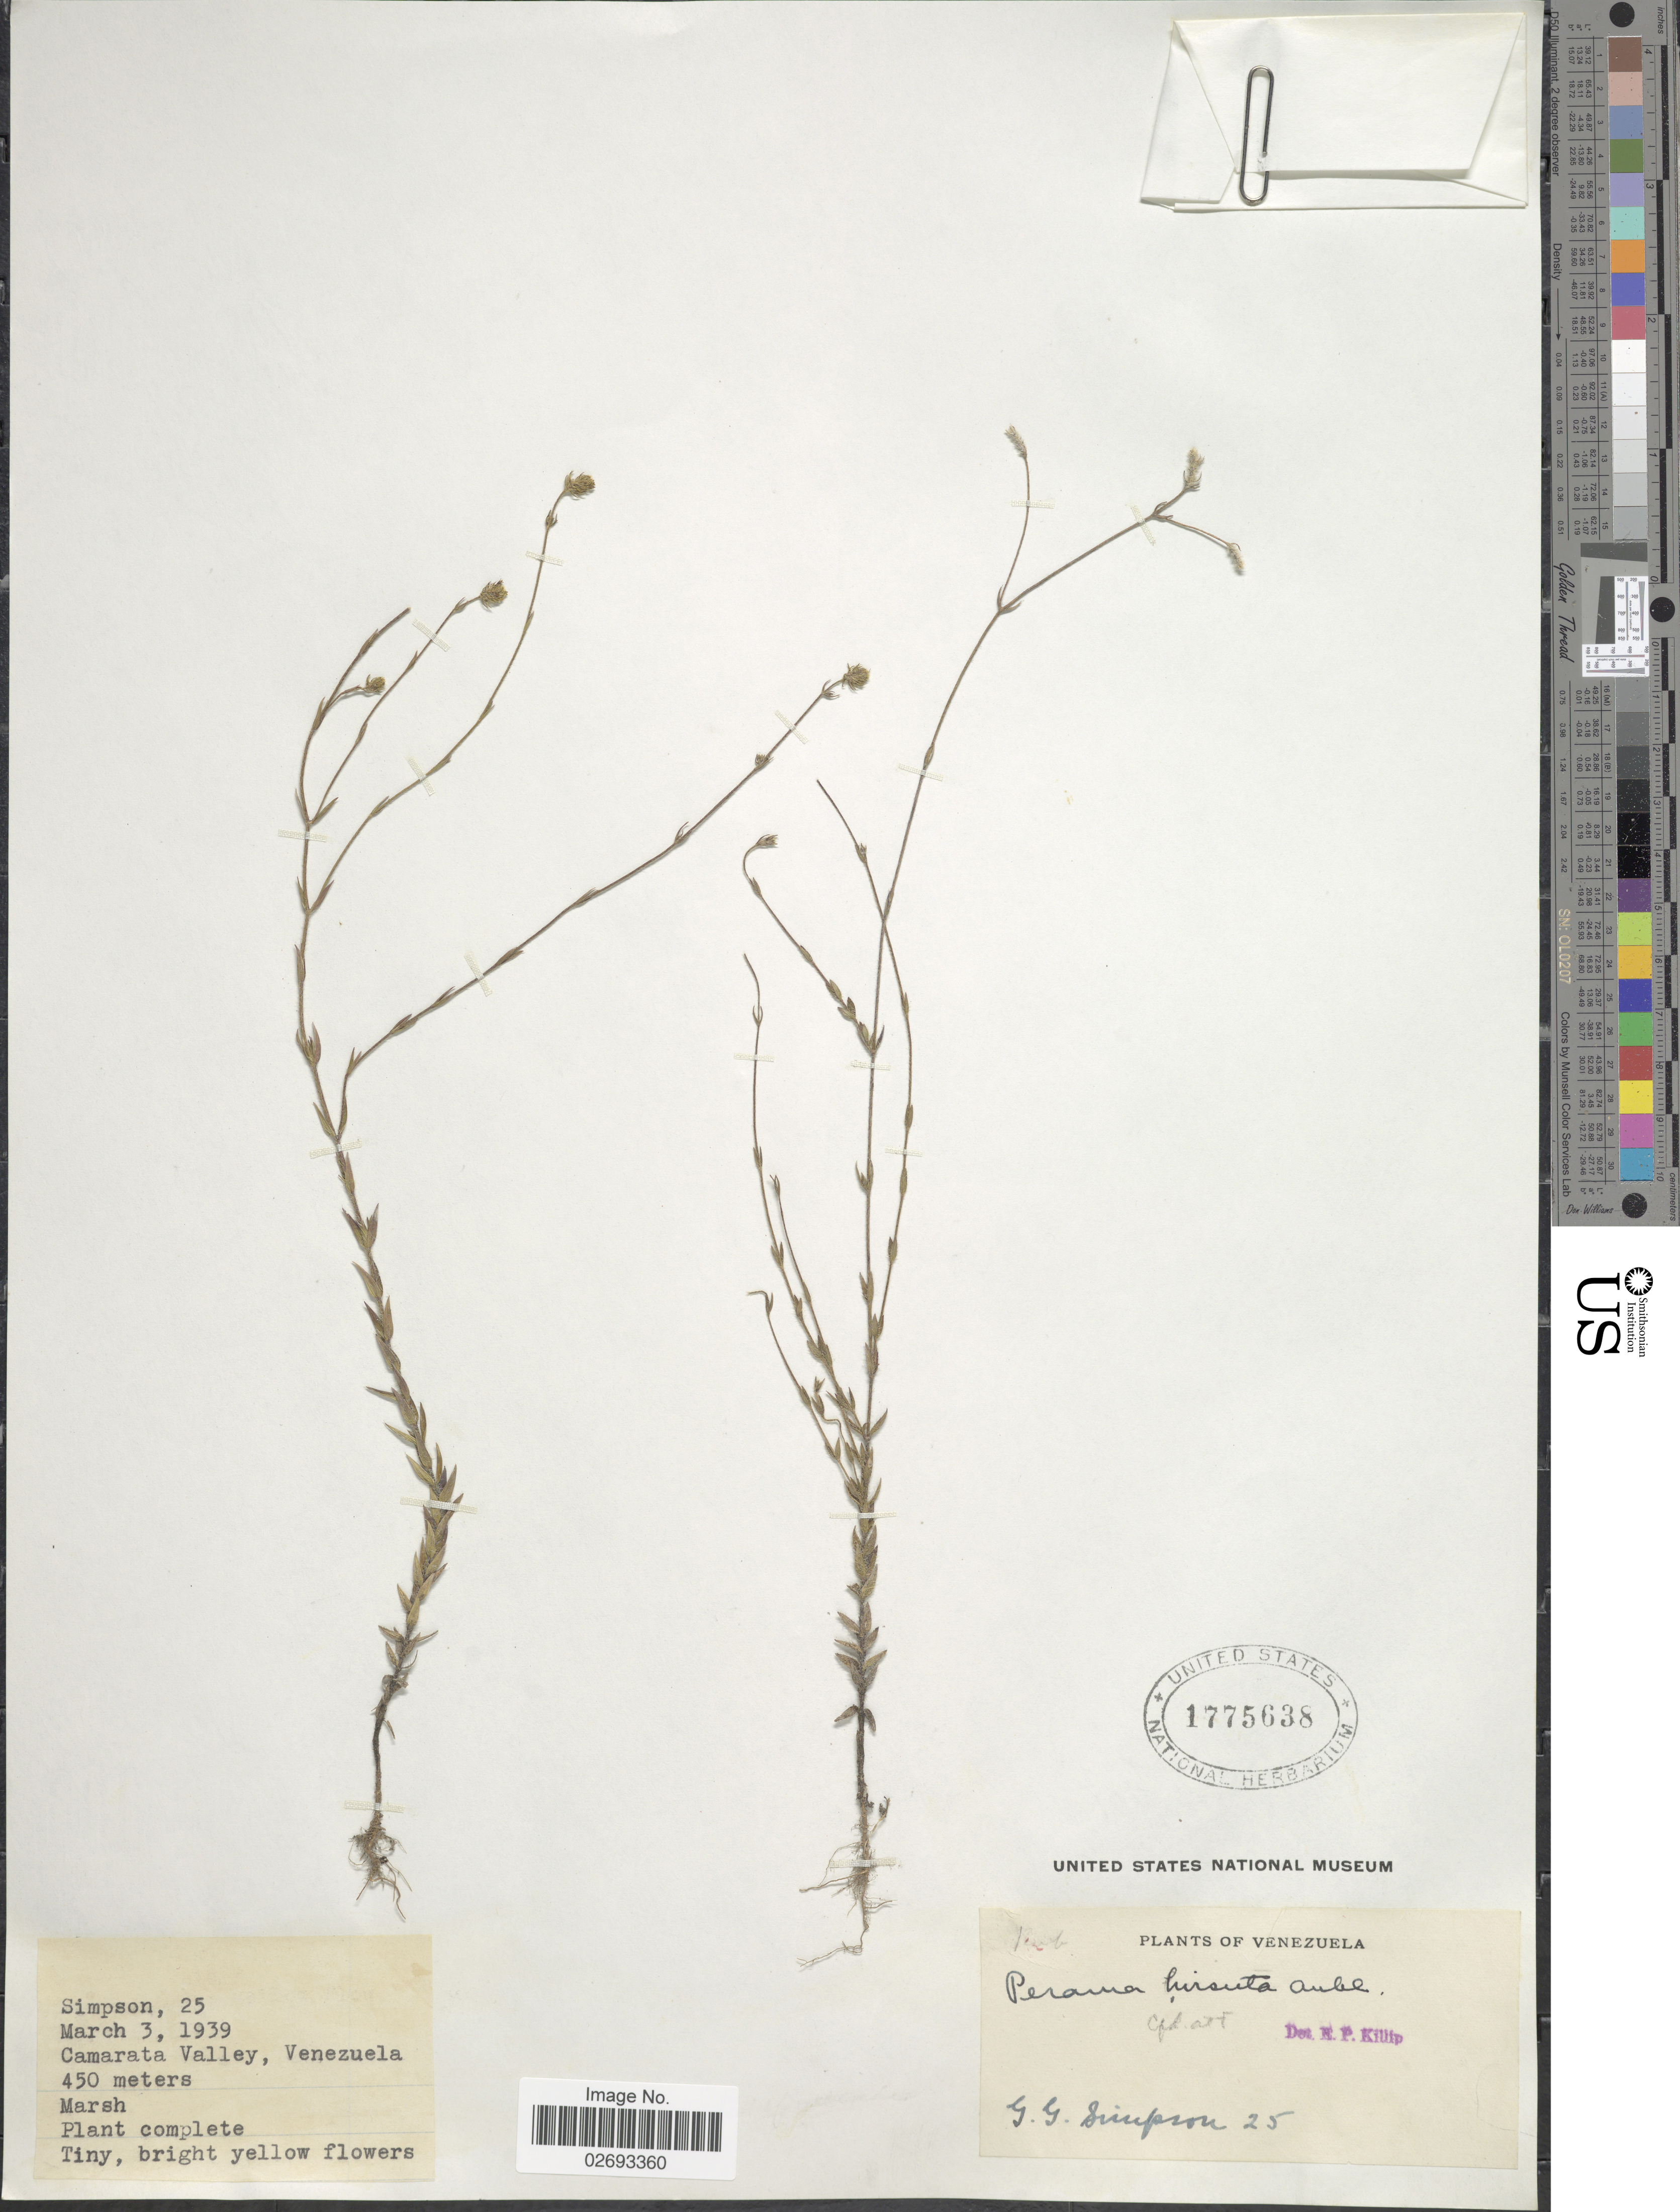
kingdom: Plantae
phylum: Tracheophyta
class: Magnoliopsida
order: Gentianales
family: Rubiaceae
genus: Perama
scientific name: Perama hirsuta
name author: Aubl.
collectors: G. Simpson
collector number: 25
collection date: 1939-03-03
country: Venezuela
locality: Camarata Valley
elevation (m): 450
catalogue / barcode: US 1775638